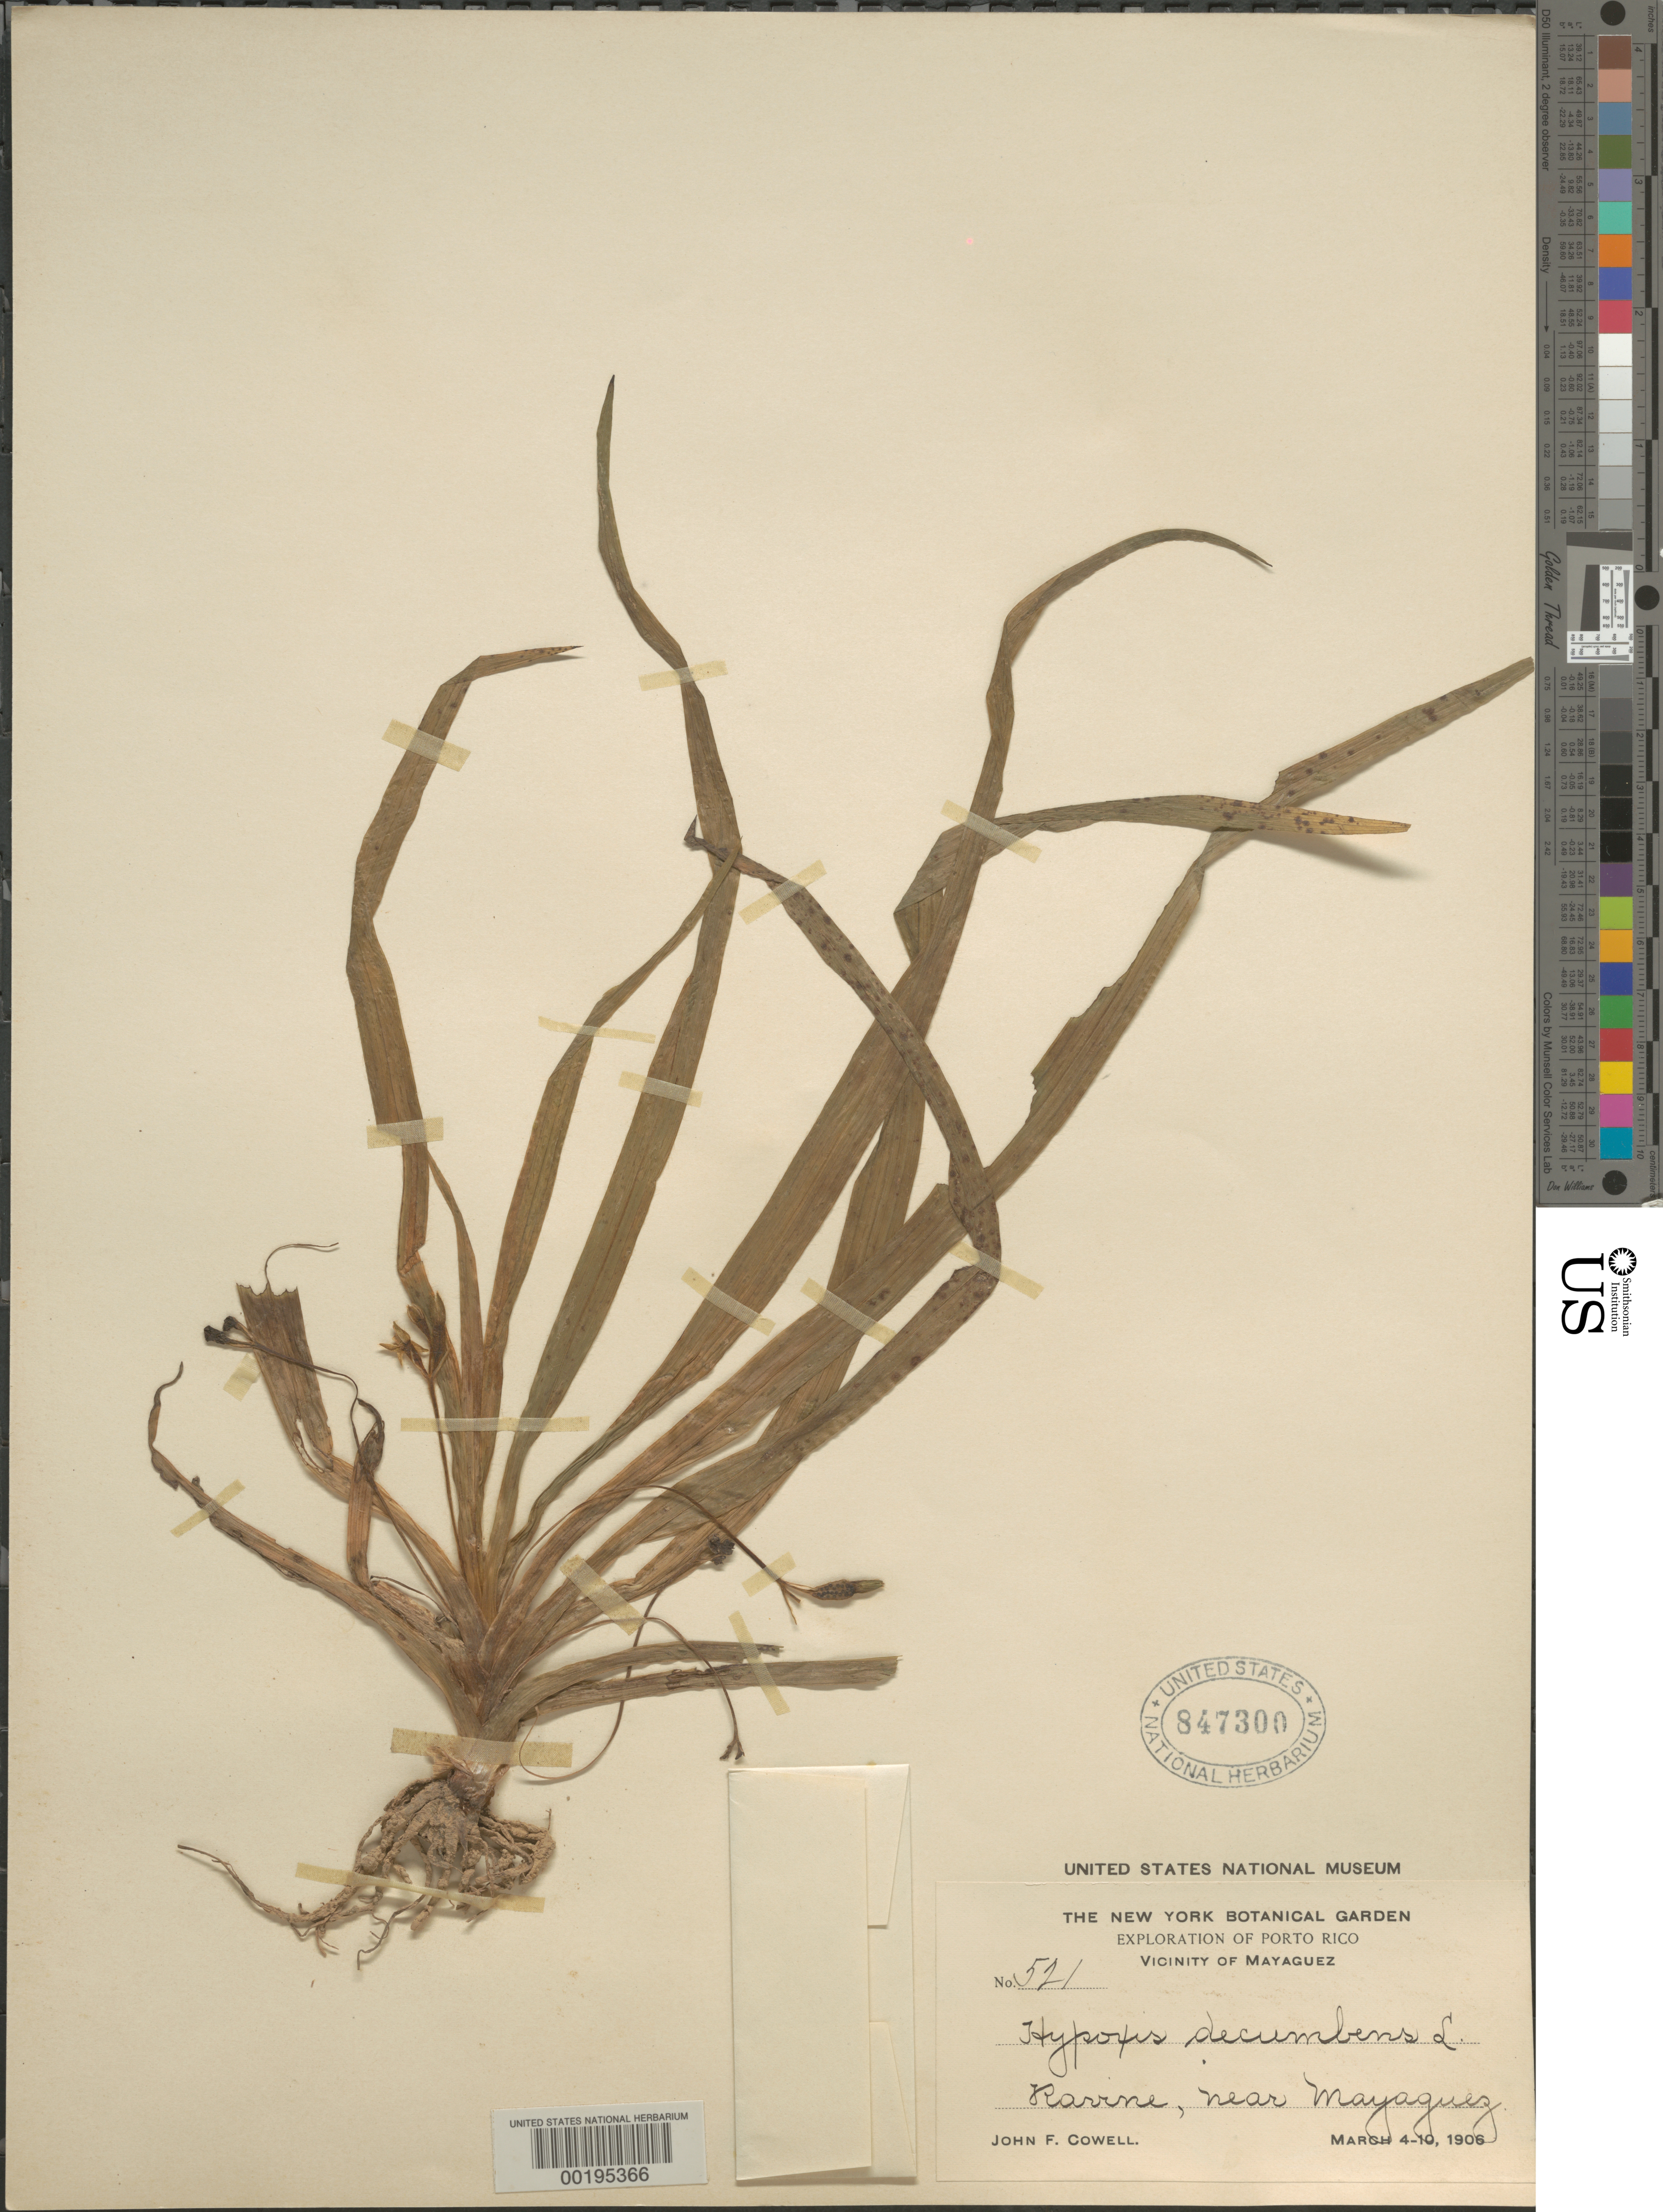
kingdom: Plantae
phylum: Tracheophyta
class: Liliopsida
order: Asparagales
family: Hypoxidaceae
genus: Hypoxis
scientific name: Hypoxis decumbens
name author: L.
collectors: J. F. Cowell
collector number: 521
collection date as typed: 04 Mar 1906 to 10 Mar 1906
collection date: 1906-03-04/1906-03-10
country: Puerto Rico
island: Greater Antilles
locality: Mayaguez.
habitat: Ravine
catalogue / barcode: US 847300